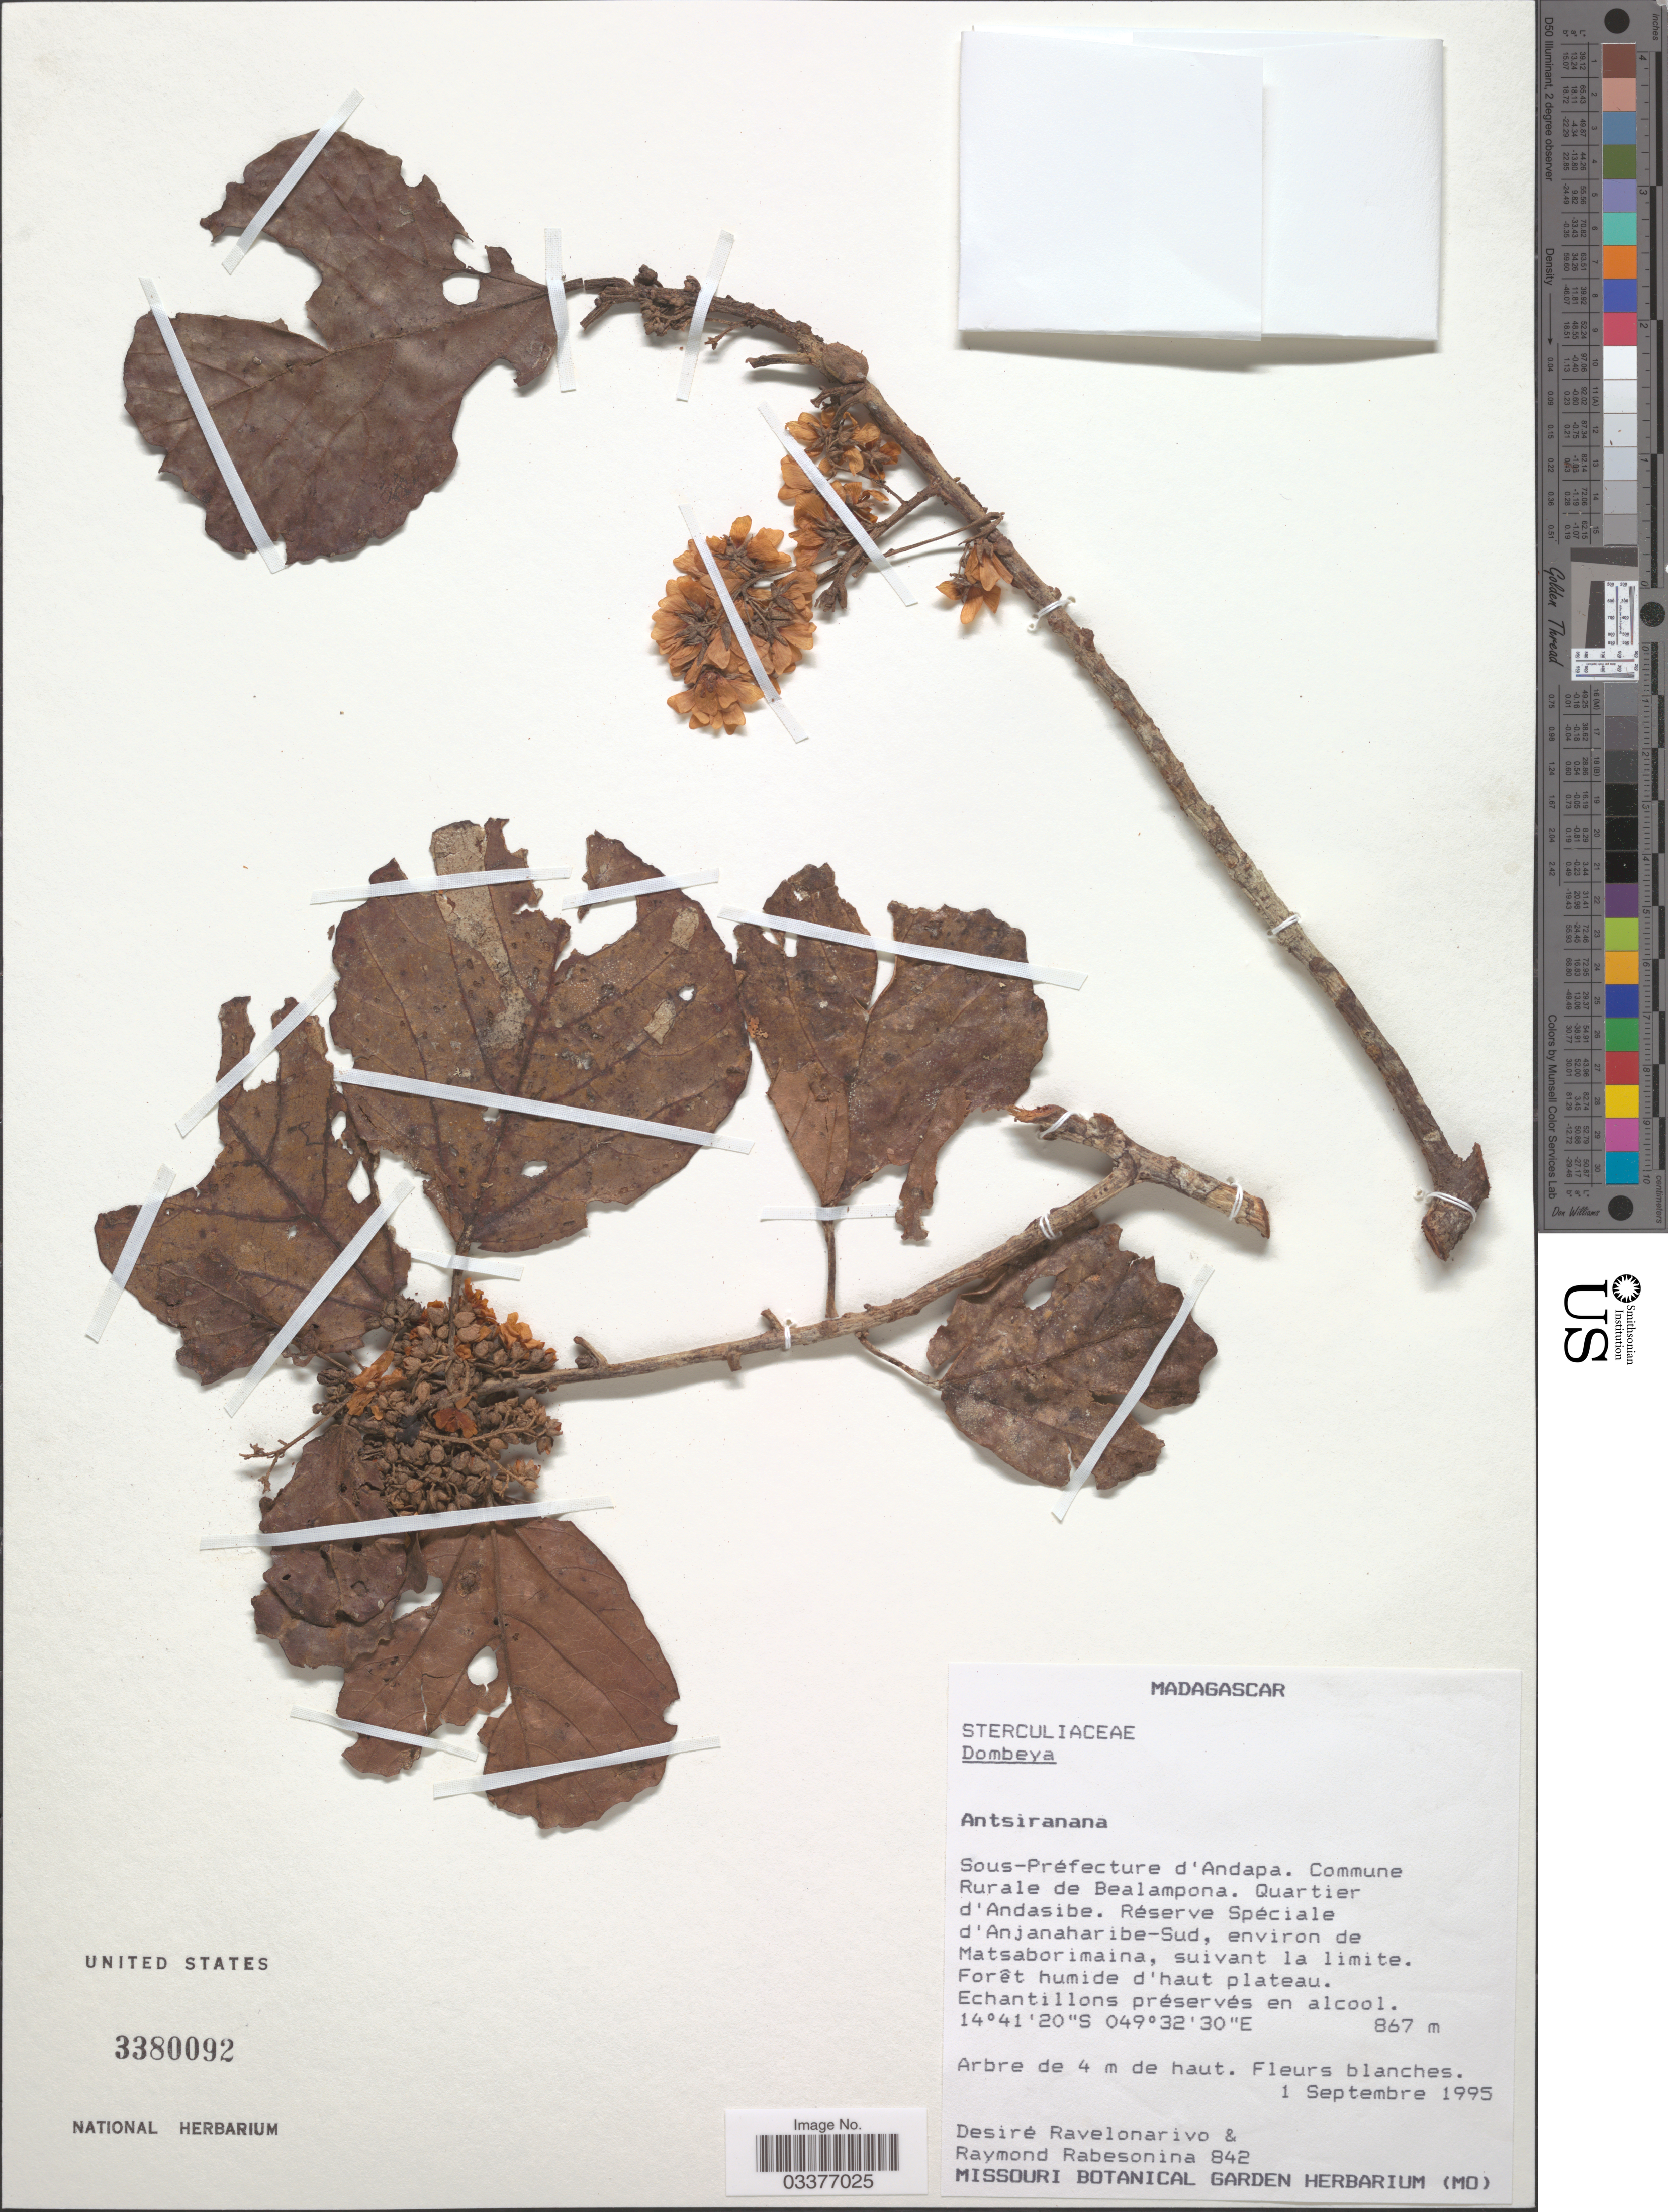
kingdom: Plantae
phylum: Tracheophyta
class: Magnoliopsida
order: Malvales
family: Malvaceae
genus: Dombeya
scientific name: Dombeya sp.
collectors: D. Ravelonarivo & R. Rabesonina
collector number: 842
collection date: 1995-09-01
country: Madagascar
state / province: Sava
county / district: Andapa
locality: Sous-Préfecture d'Andapa. Commune Rurale de Bealampona. Quartier d'Andasibe. Réserve Spéciale d'Anjanaharibe-Sud, environ de Matsaborimaina, suivant la limite.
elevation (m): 867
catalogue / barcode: US 3380092